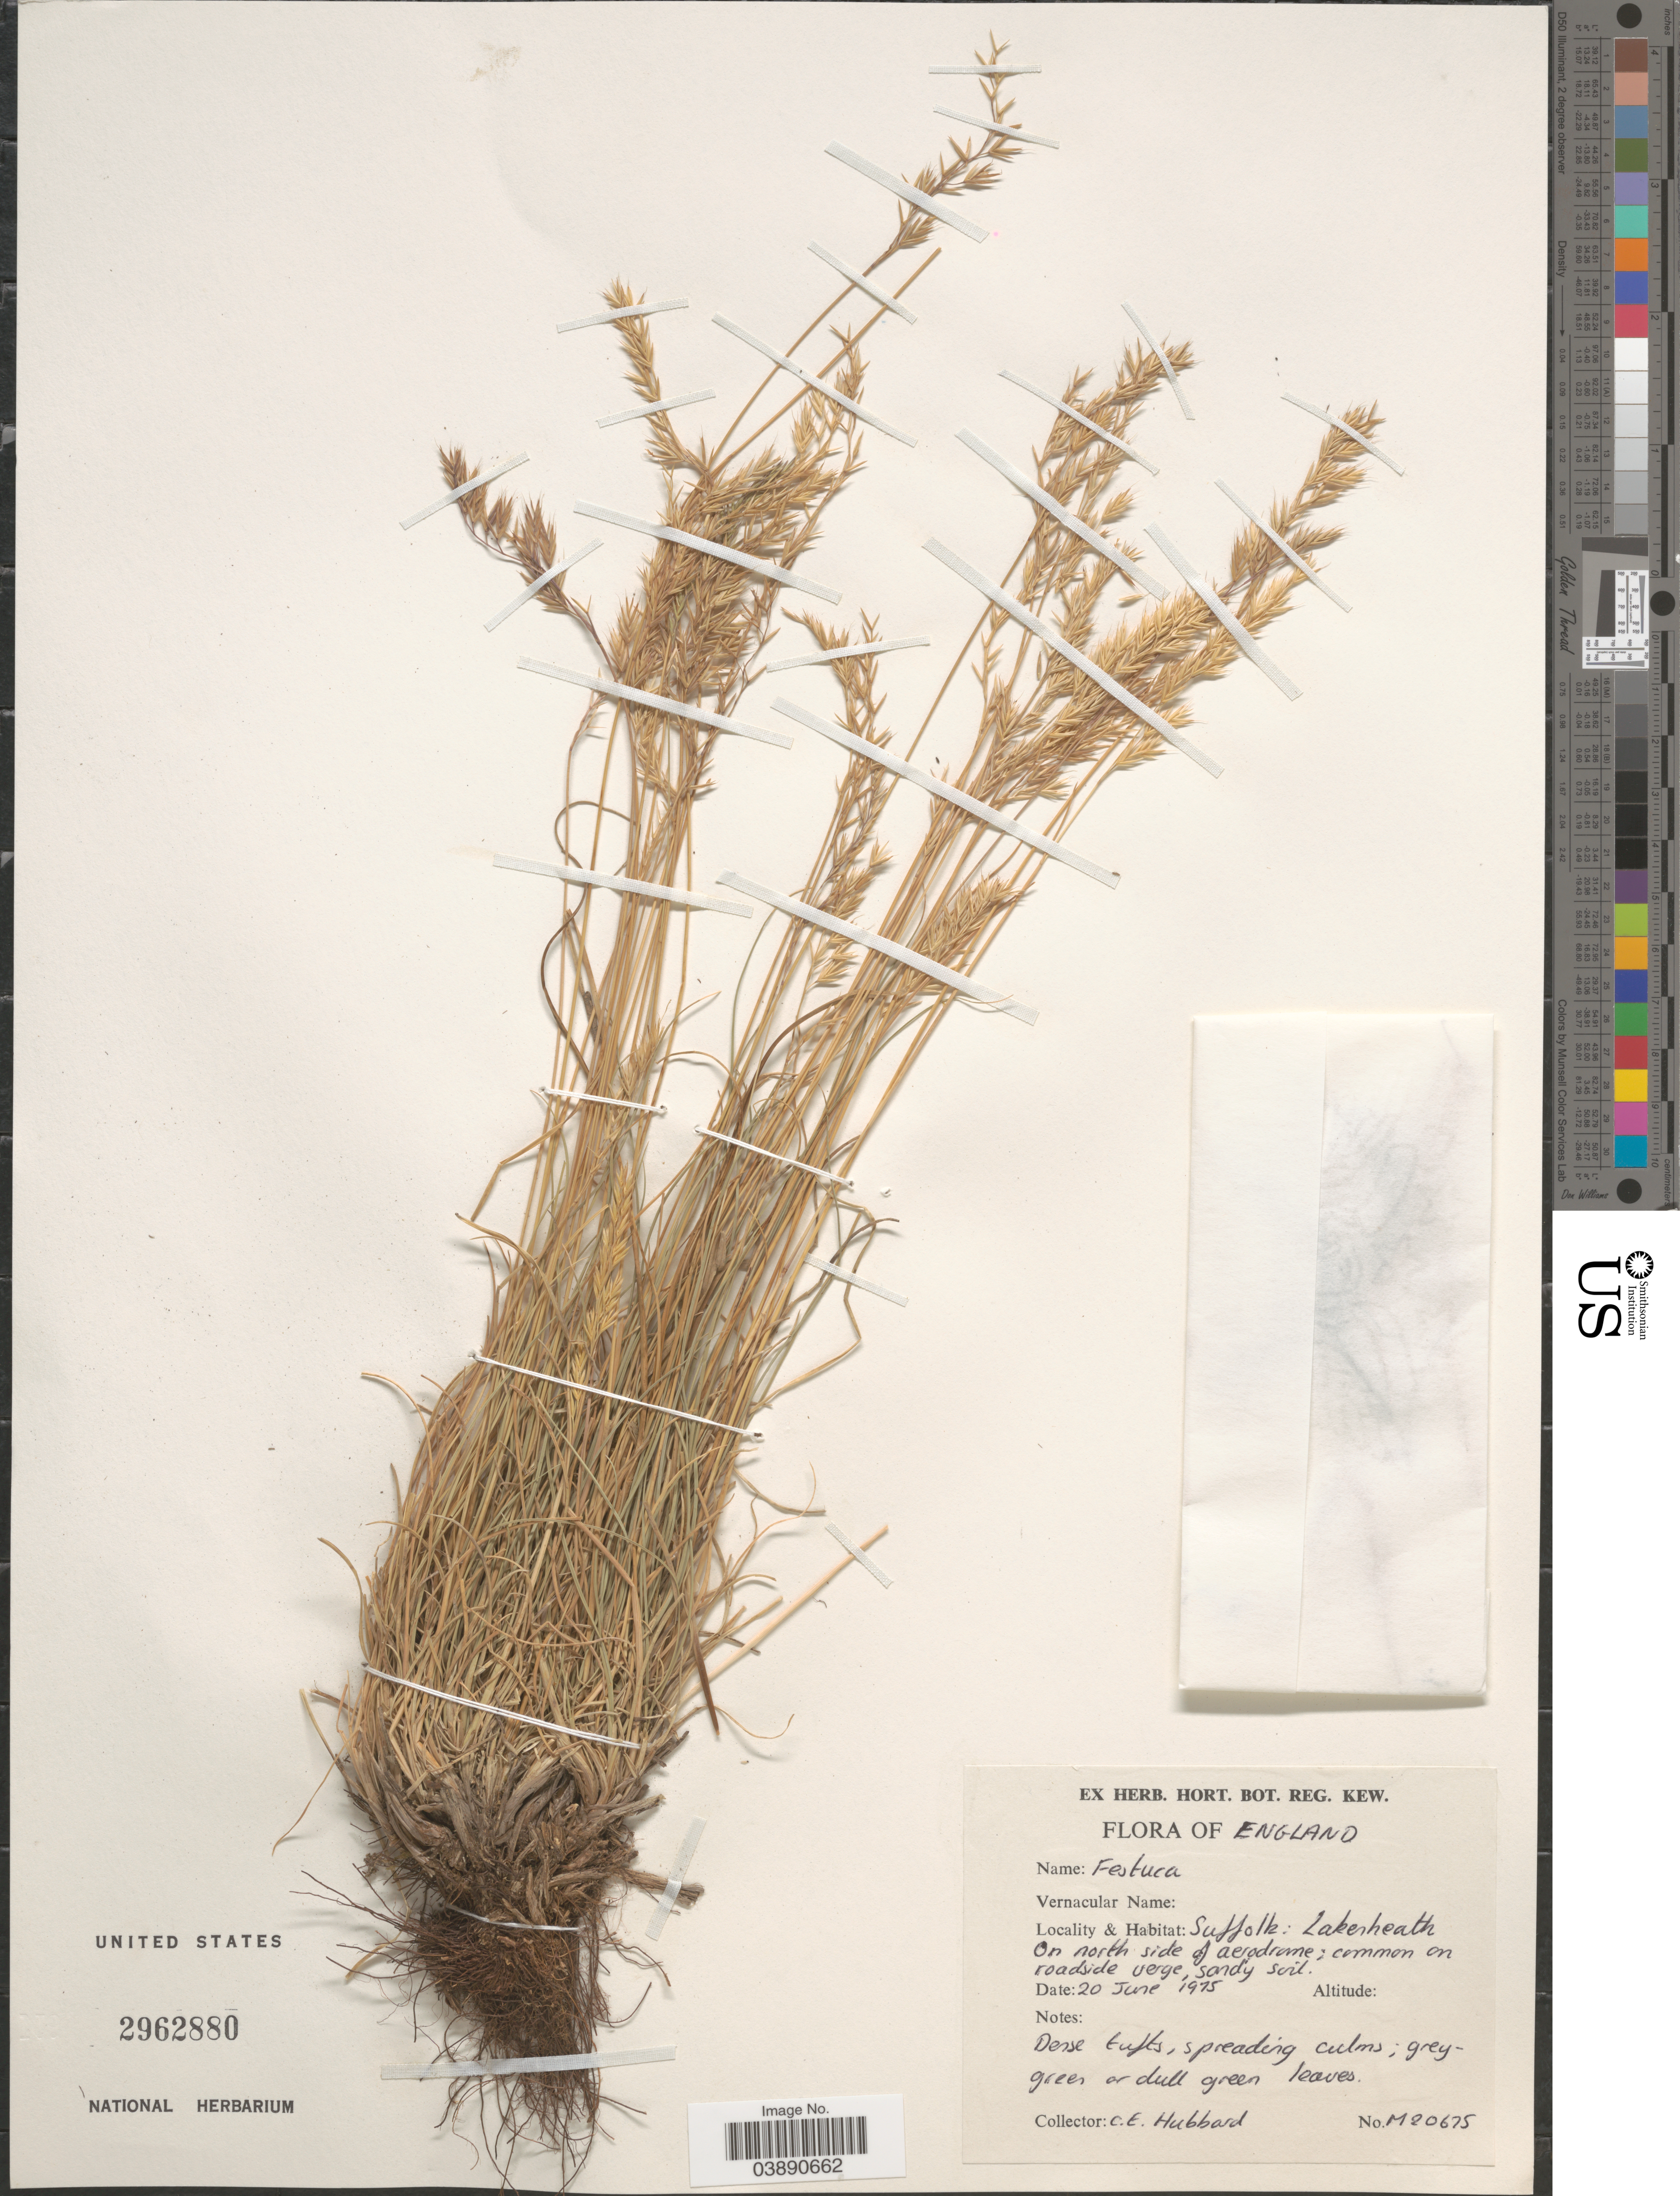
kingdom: Plantae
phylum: Tracheophyta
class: Liliopsida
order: Poales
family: Poaceae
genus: Festuca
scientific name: Festuca sp.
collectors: C. E. Hubbard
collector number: M20675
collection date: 1975-06-20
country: United Kingdom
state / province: England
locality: Suffolk: Lakenheath. On north side of aerodrome; on roadside verge, sandy soil.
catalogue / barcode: US 2962880